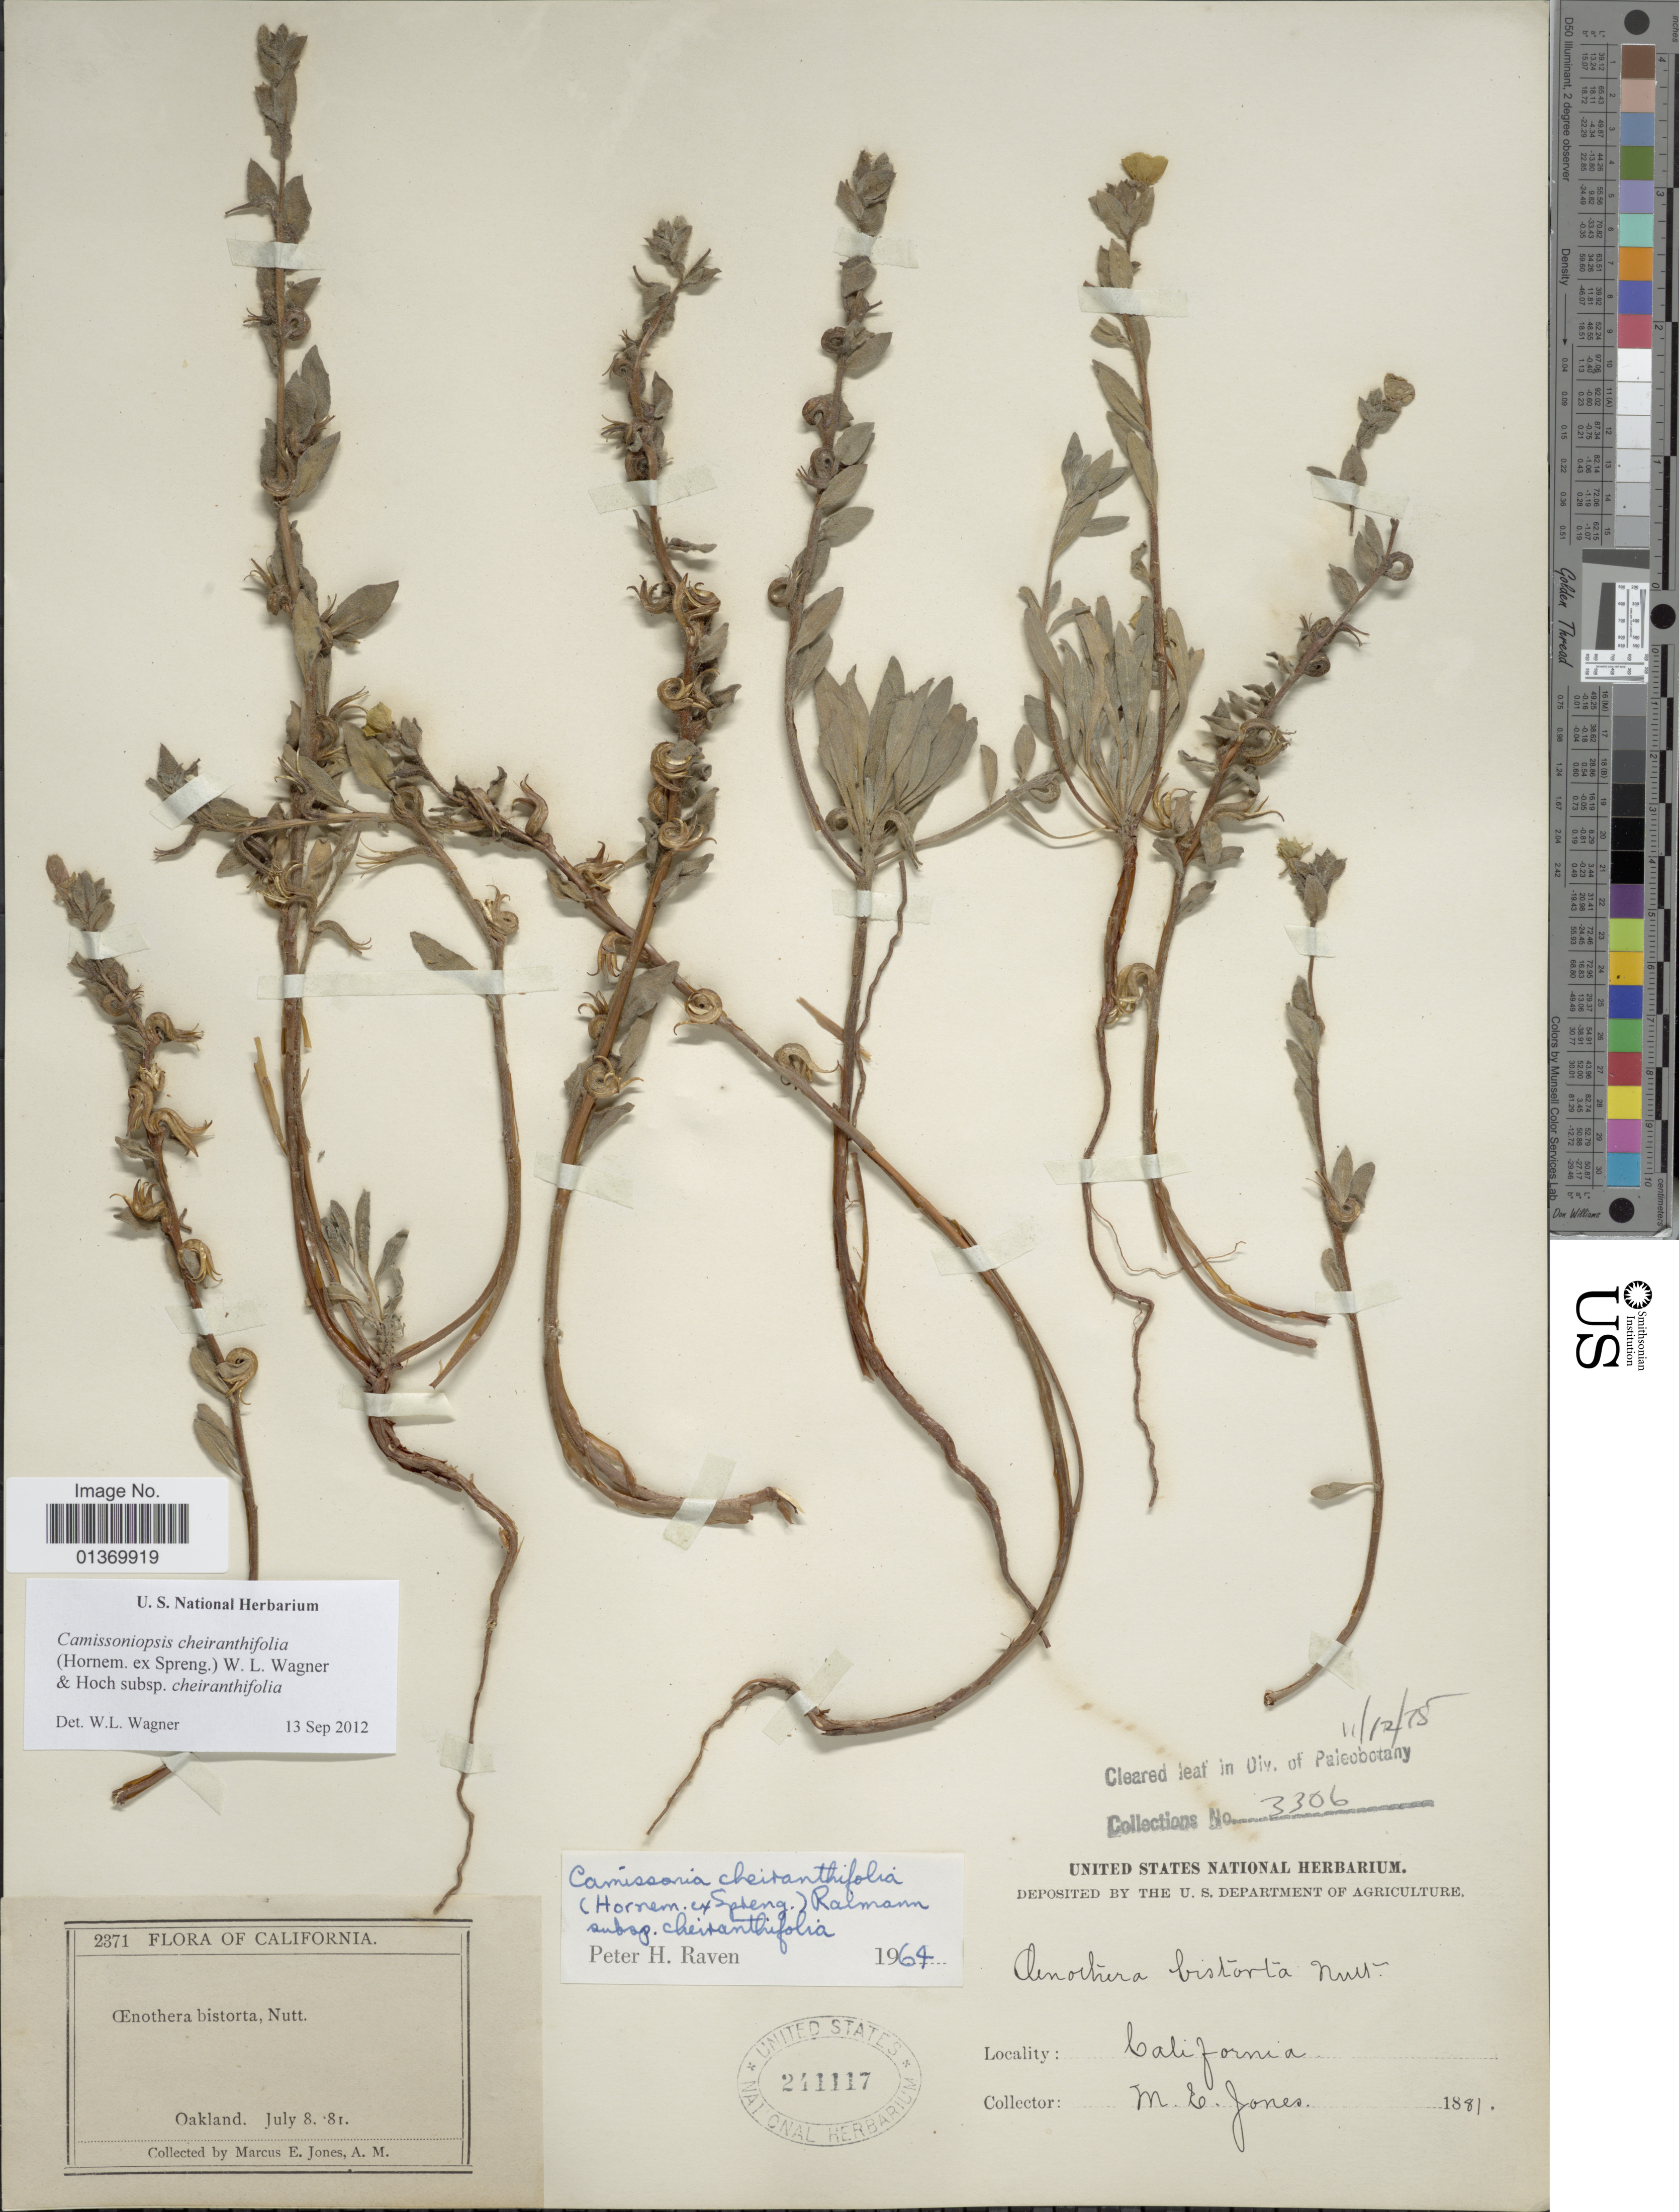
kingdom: Plantae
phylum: Tracheophyta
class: Magnoliopsida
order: Myrtales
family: Onagraceae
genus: Camissoniopsis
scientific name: Camissoniopsis cheiranthifolia subsp. cheiranthifolia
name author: (Hornem. ex Spreng.) W.L. Wagner & Hoch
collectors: M. E. Jones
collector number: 2371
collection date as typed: Transcribed d/m/y: 8/7/81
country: United States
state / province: California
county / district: Alameda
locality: Oakland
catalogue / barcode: US 241117